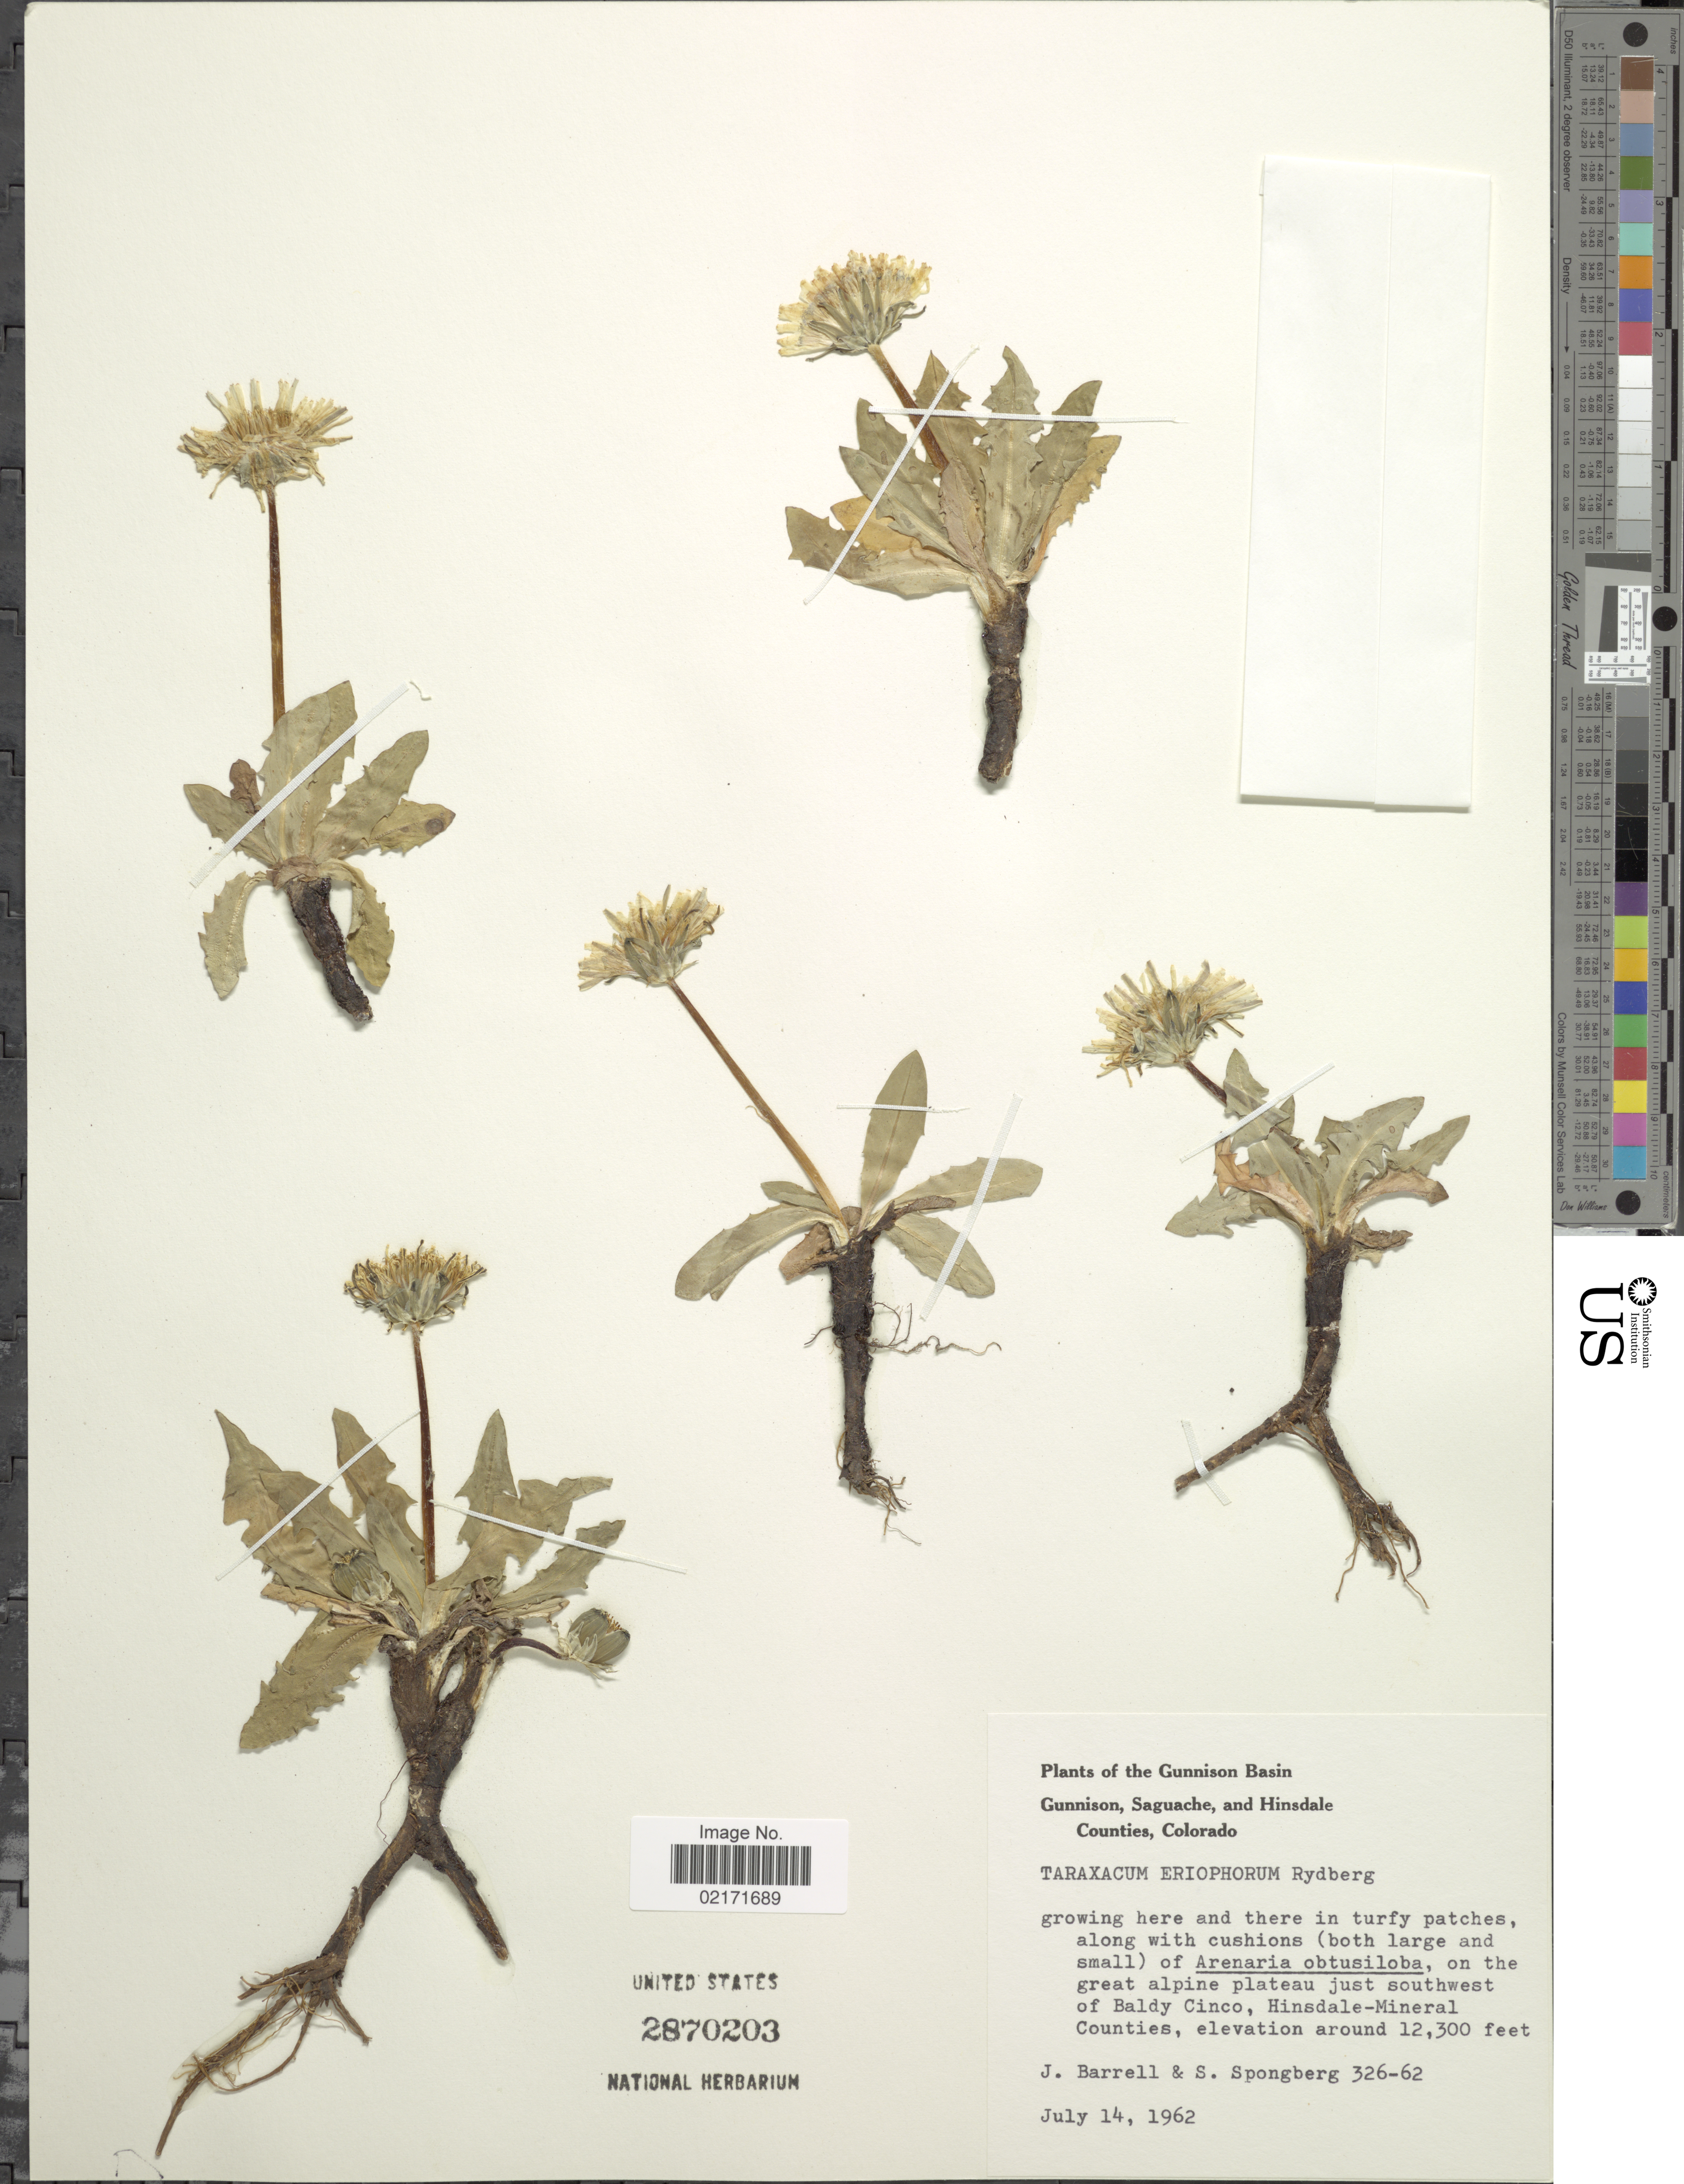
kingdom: Plantae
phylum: Tracheophyta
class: Magnoliopsida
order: Asterales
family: Asteraceae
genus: Taraxacum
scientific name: Taraxacum eriophorum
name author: Rydb.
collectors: J. Barrell & S. A.Spongberg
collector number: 326-62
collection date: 1962-07-14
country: United States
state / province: Colorado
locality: Gunnison Basin. Gunnison, Saguache, and Hinsdale Counties, Colorado. On the great alpine plateau just southwest of Baldy Cinco, Hinsdale-Mineral Counties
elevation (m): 3749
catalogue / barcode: US 2870203